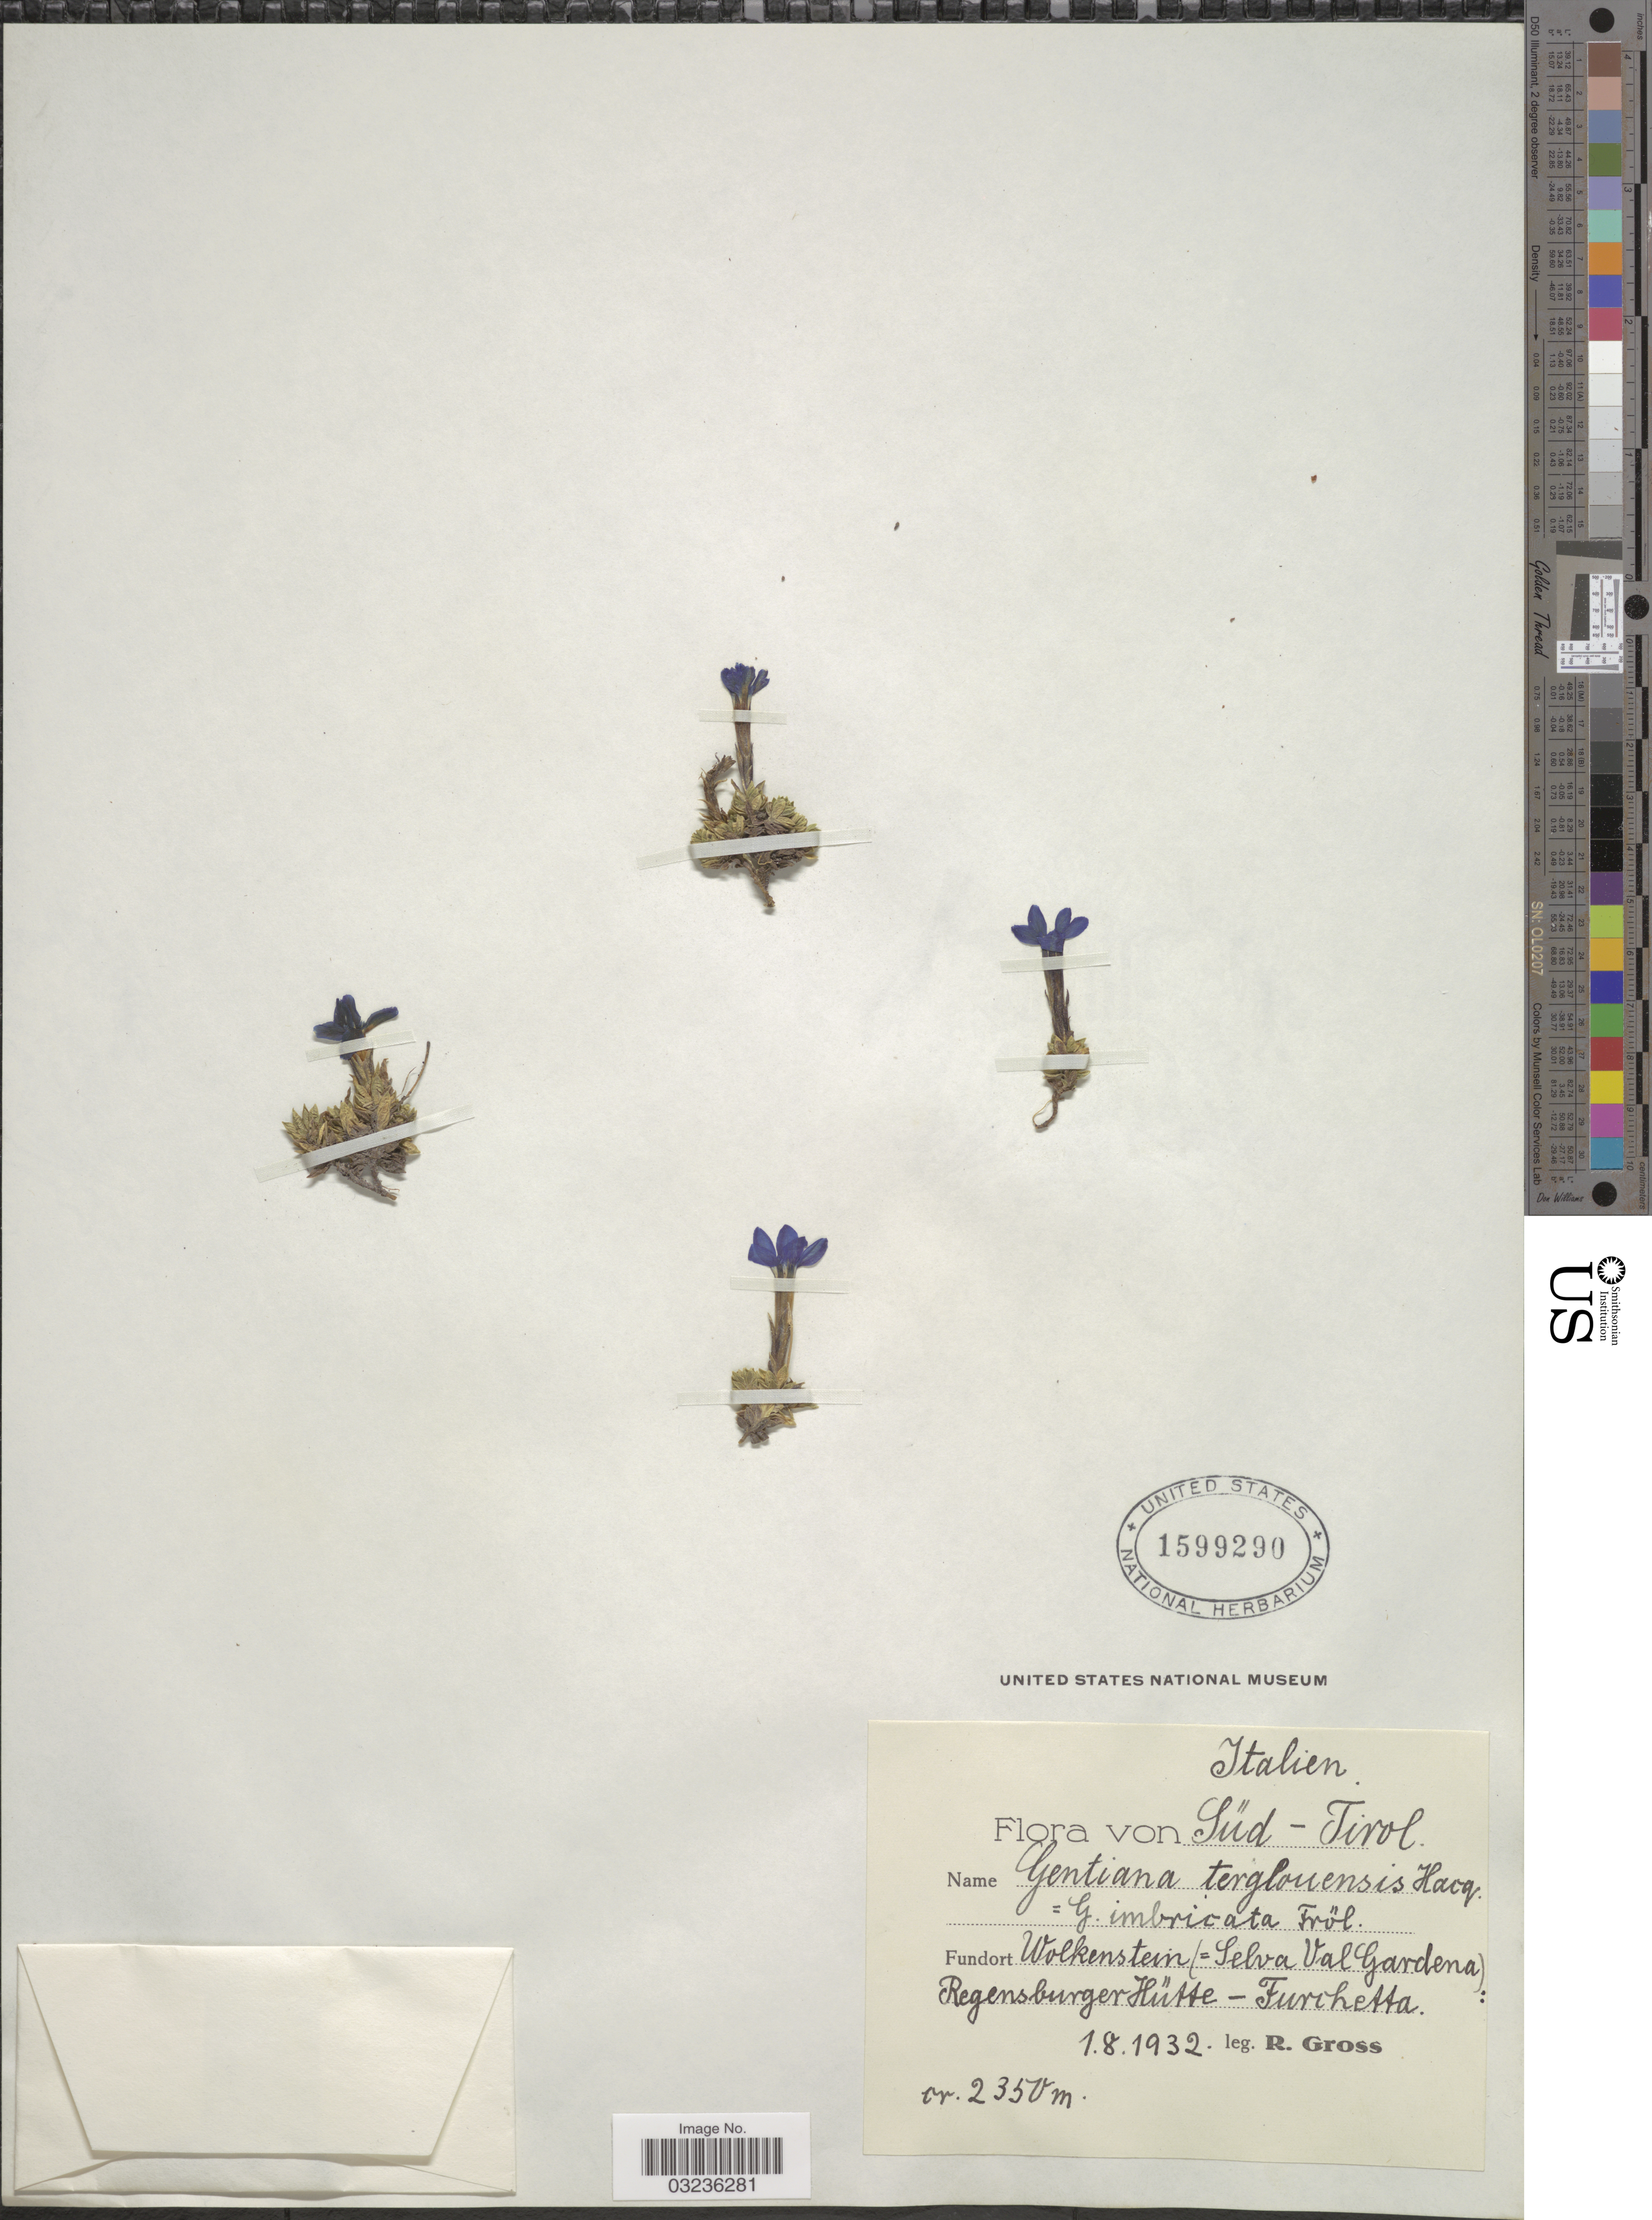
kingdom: Plantae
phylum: Tracheophyta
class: Magnoliopsida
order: Gentianales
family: Gentianaceae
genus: Gentiana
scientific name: Gentiana terglouensis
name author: Hacq.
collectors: R. Gross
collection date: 1932-08-01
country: Italy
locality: Süd-Tirol. Wolkenstein (= Selva Val Gardena): Regensburger Hütte - Furchetta.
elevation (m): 2350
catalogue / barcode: US 1599290